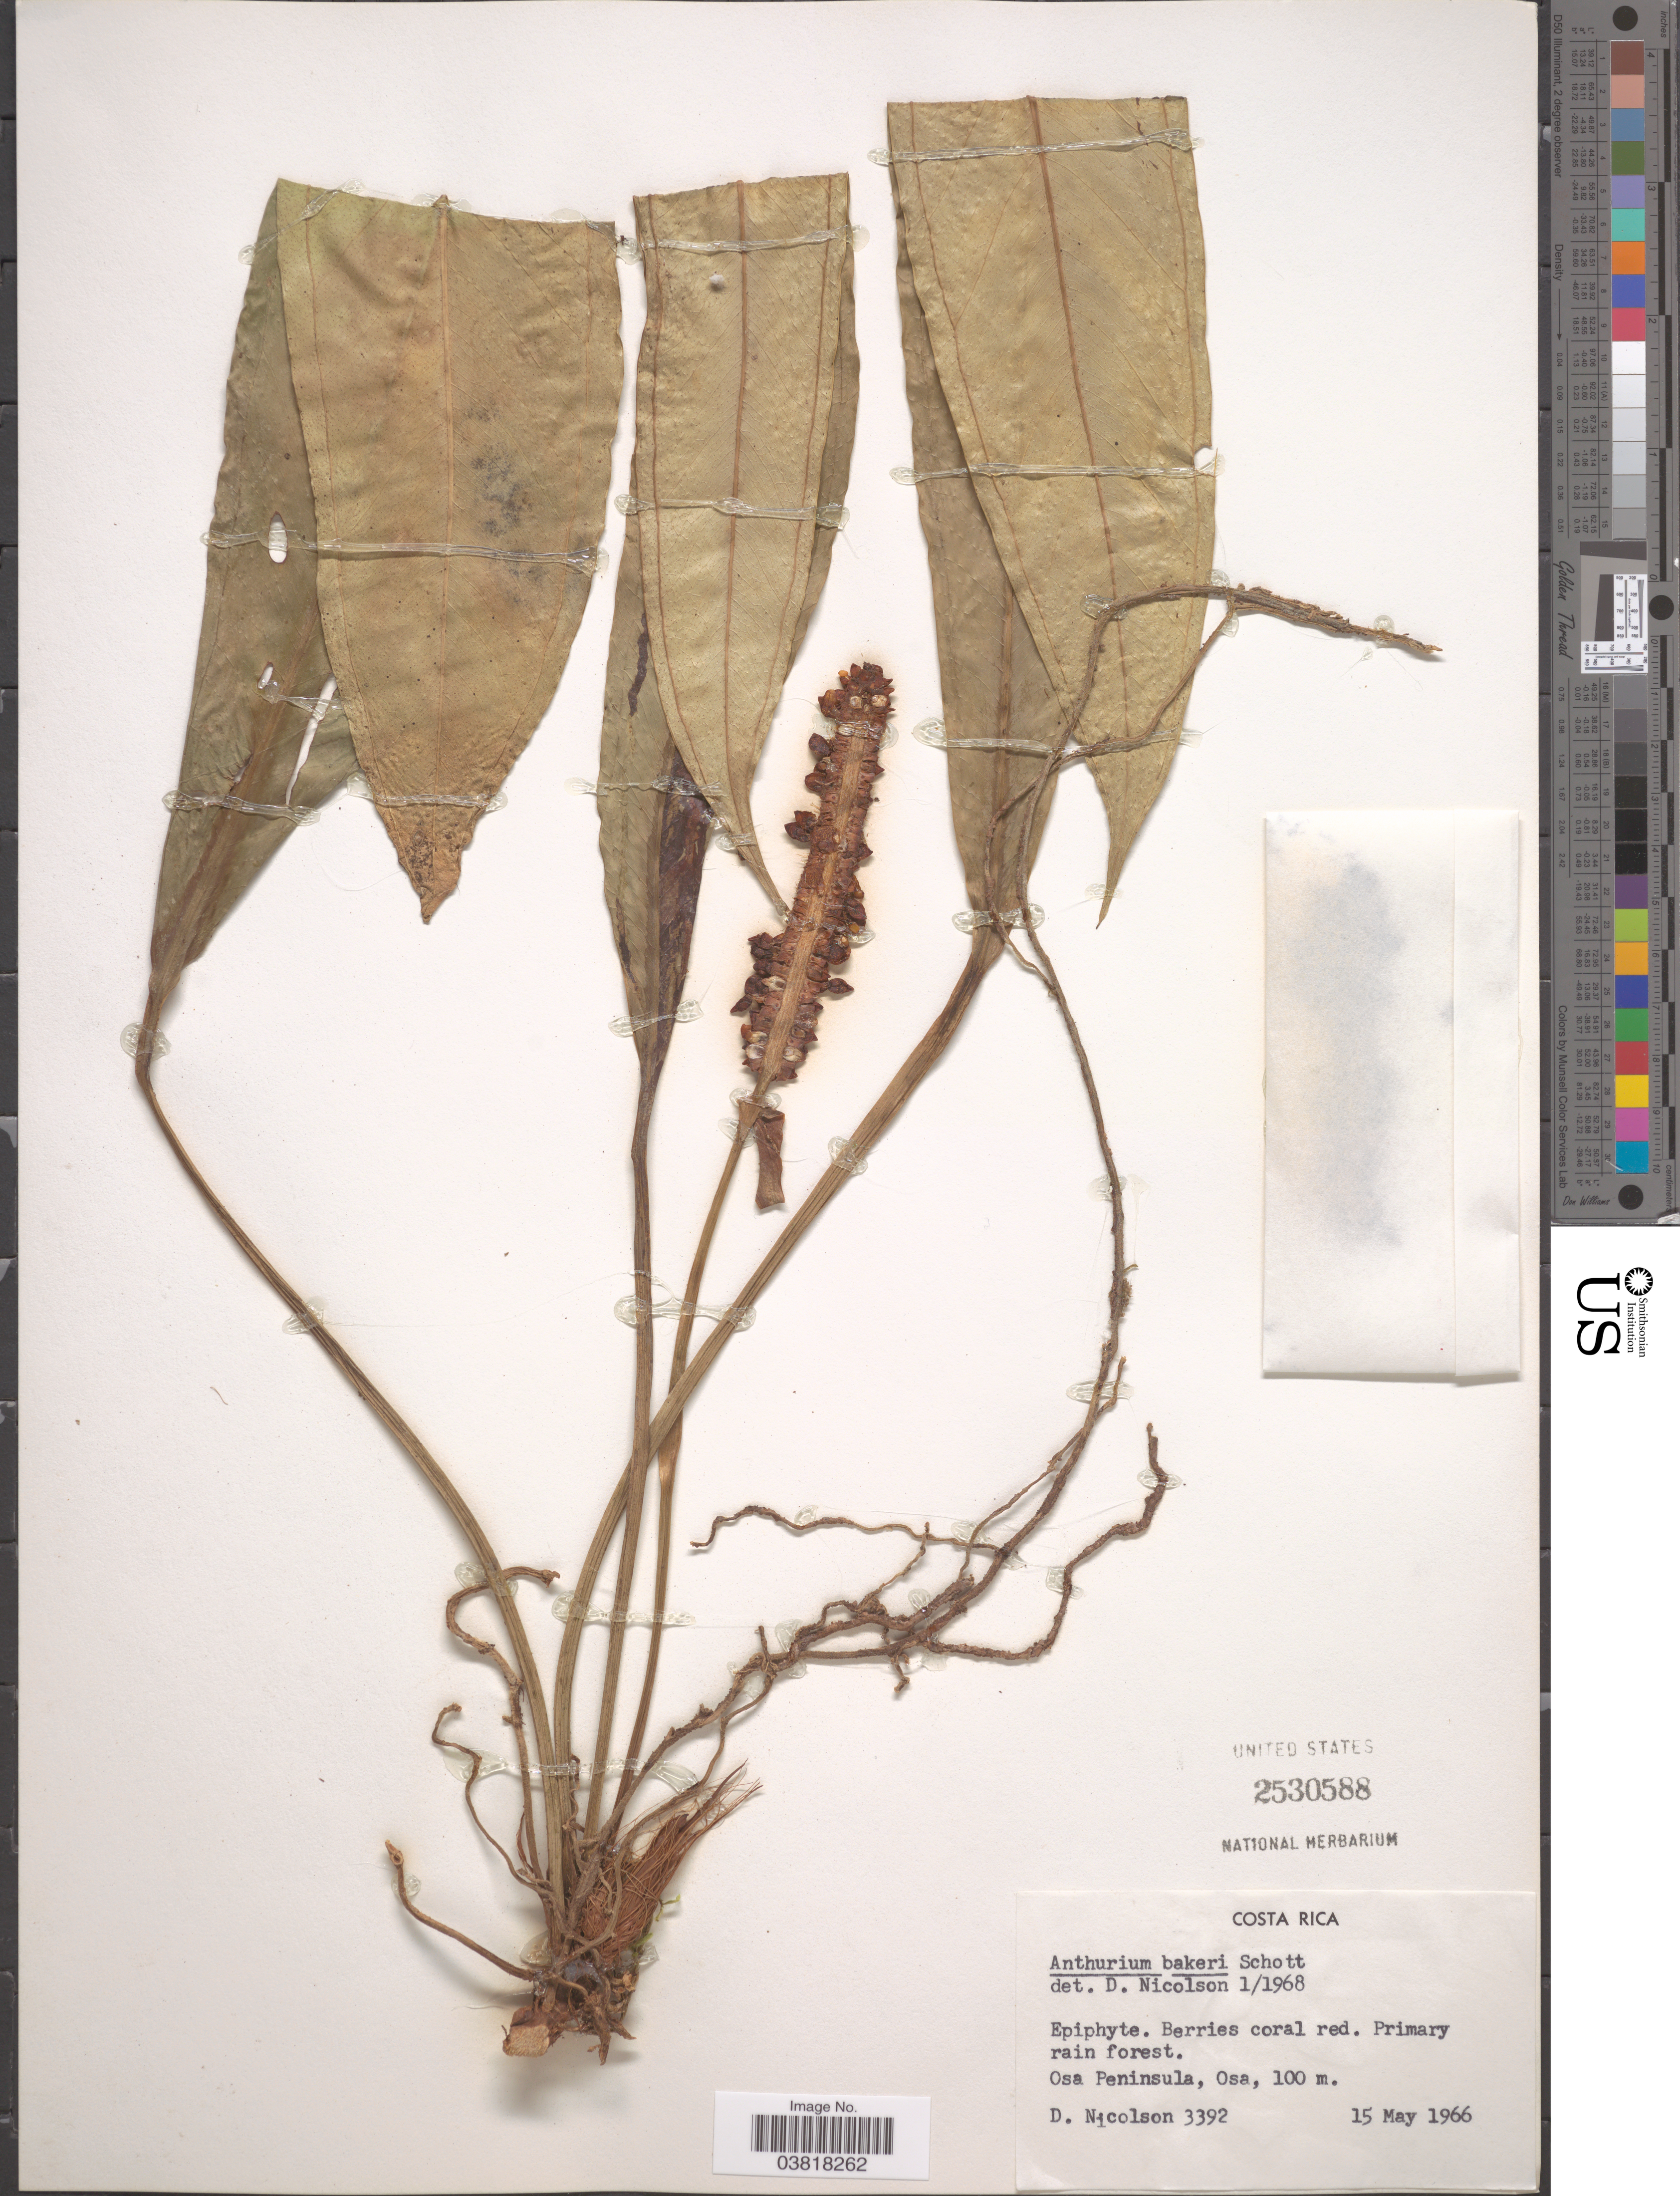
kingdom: Plantae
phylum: Tracheophyta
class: Liliopsida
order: Alismatales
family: Araceae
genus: Anthurium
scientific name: Anthurium bakeri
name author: Hook. f.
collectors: D. H. Nicolson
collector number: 3392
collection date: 1966-05-15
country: Costa Rica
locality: Primary rain forest. Osa Peninsula, Osa.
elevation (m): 100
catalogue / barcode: US 2530588